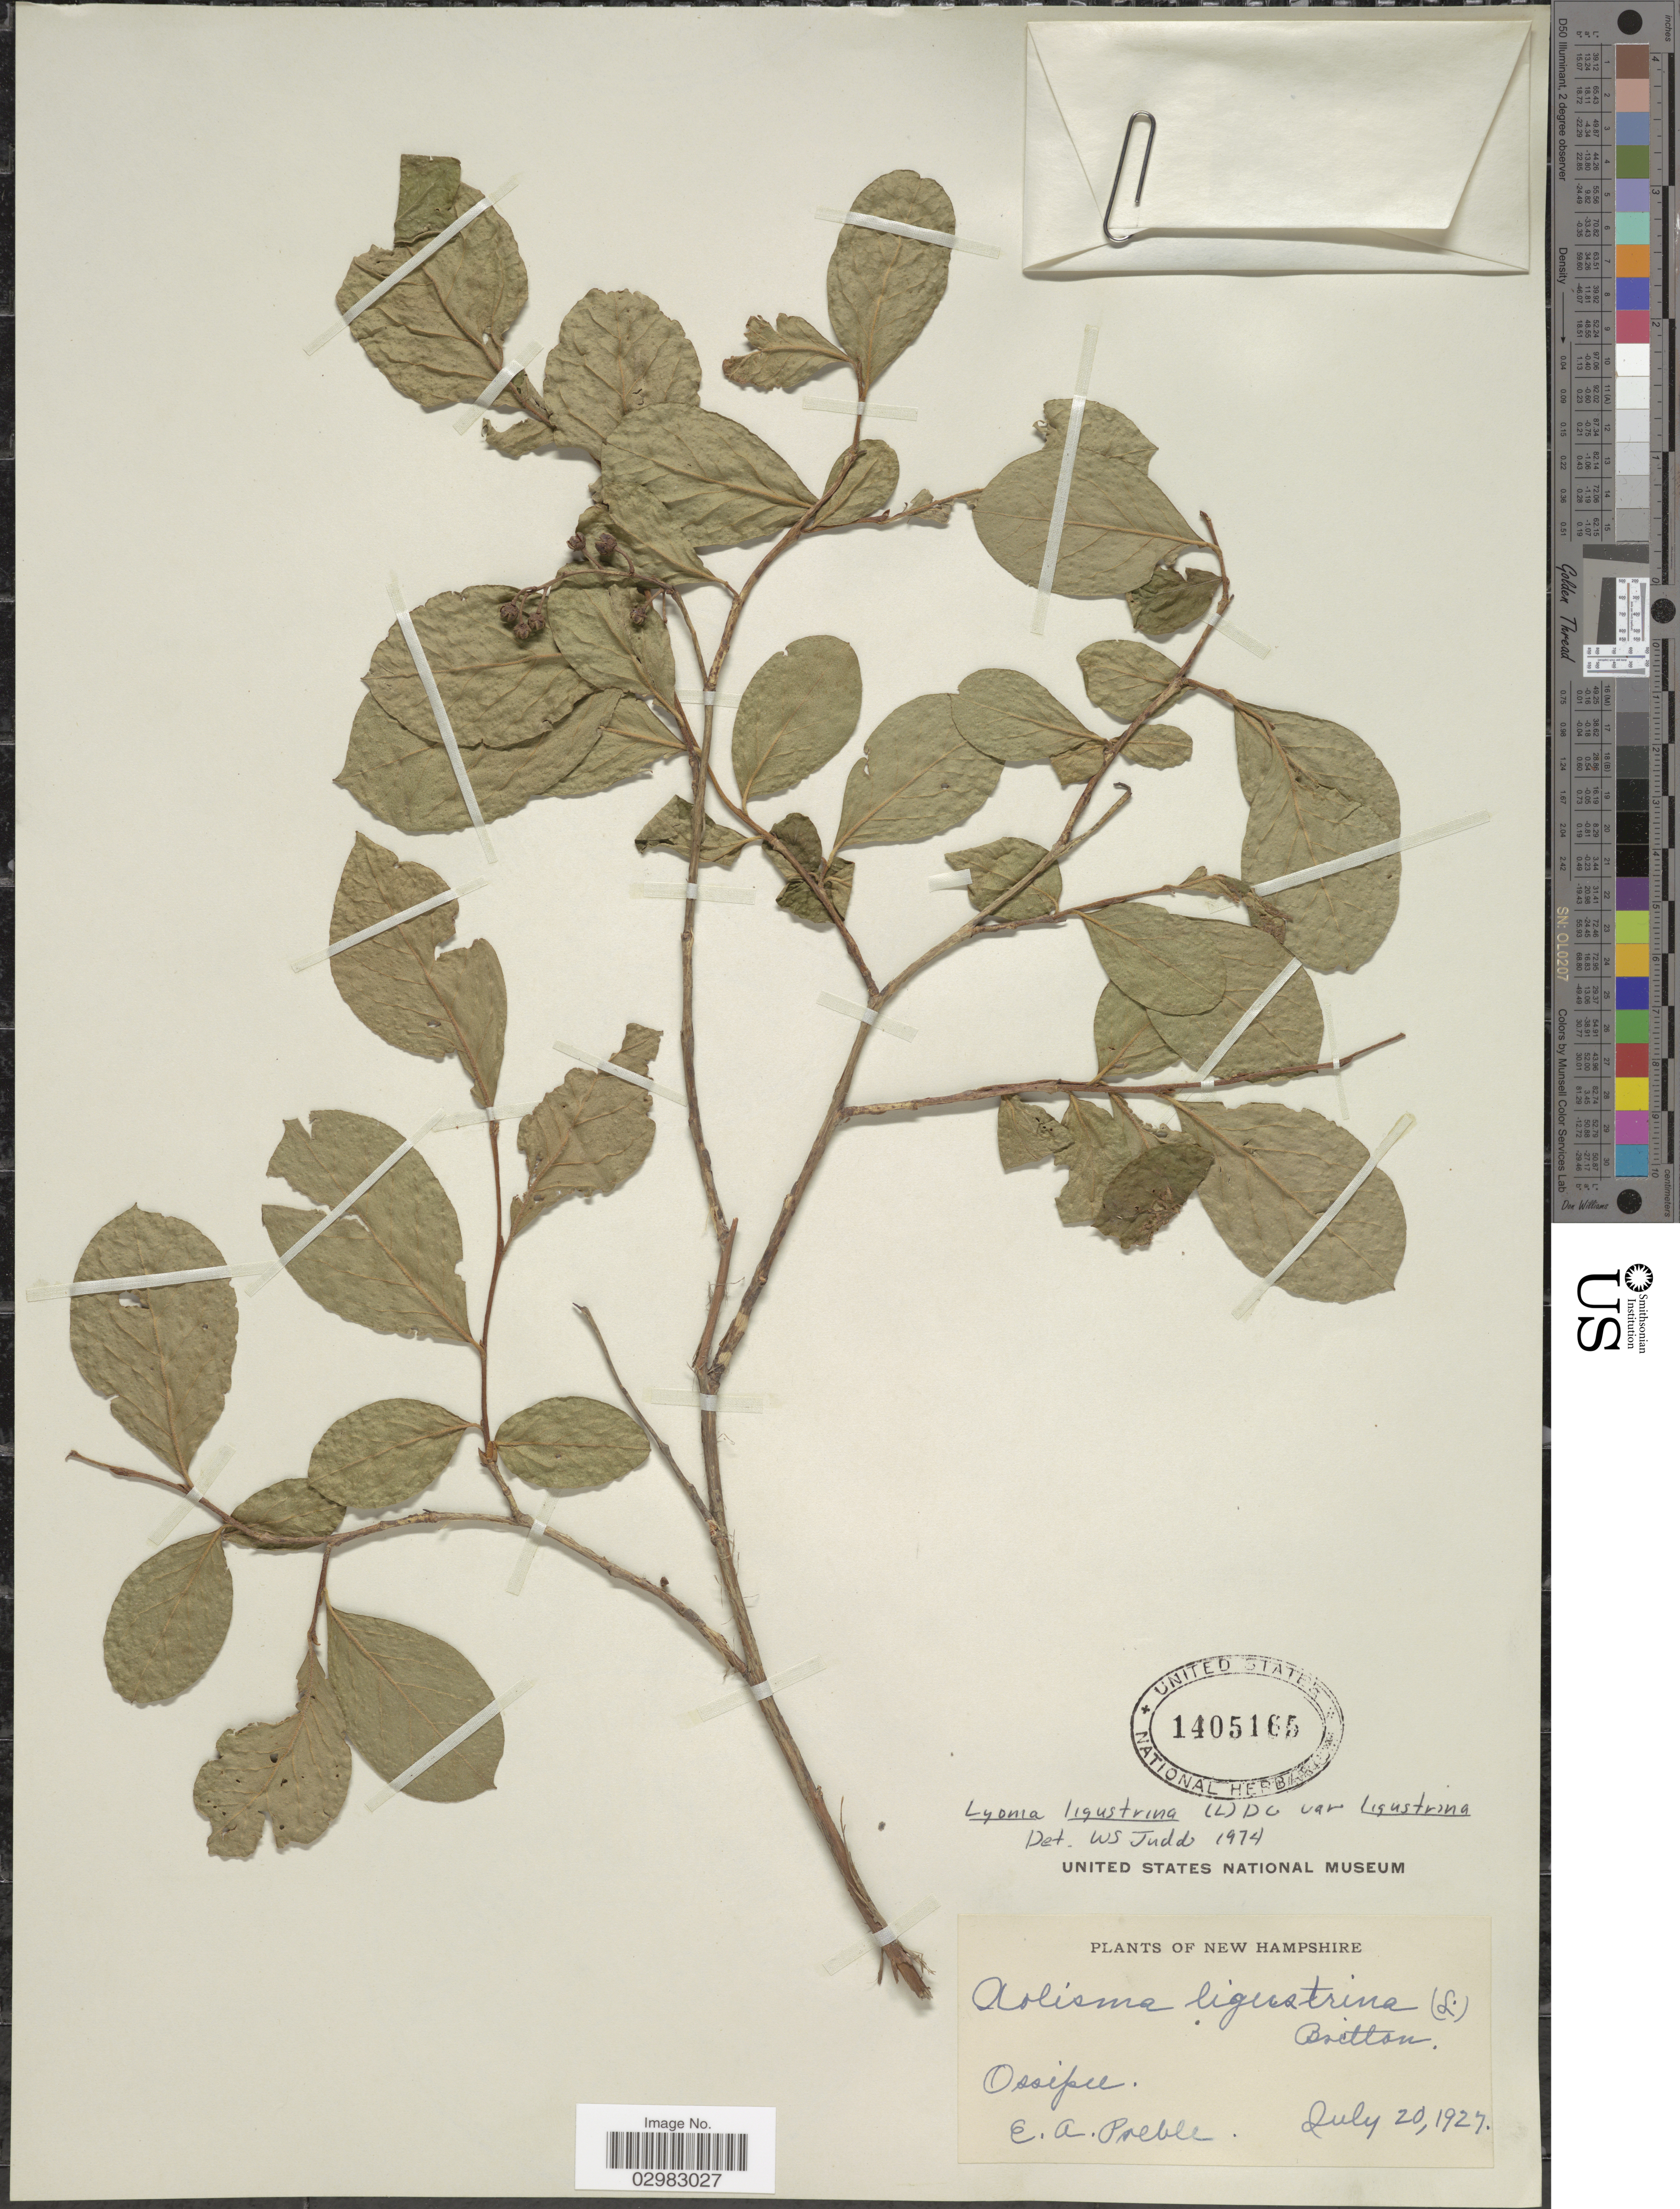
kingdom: Plantae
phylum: Tracheophyta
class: Magnoliopsida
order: Ericales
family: Ericaceae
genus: Lyonia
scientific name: Lyonia ligustrina var. ligustrina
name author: (L.) DC.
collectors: A. Preble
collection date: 1927-07-20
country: United States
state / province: New Hampshire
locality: Ossipee.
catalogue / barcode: US 1405165